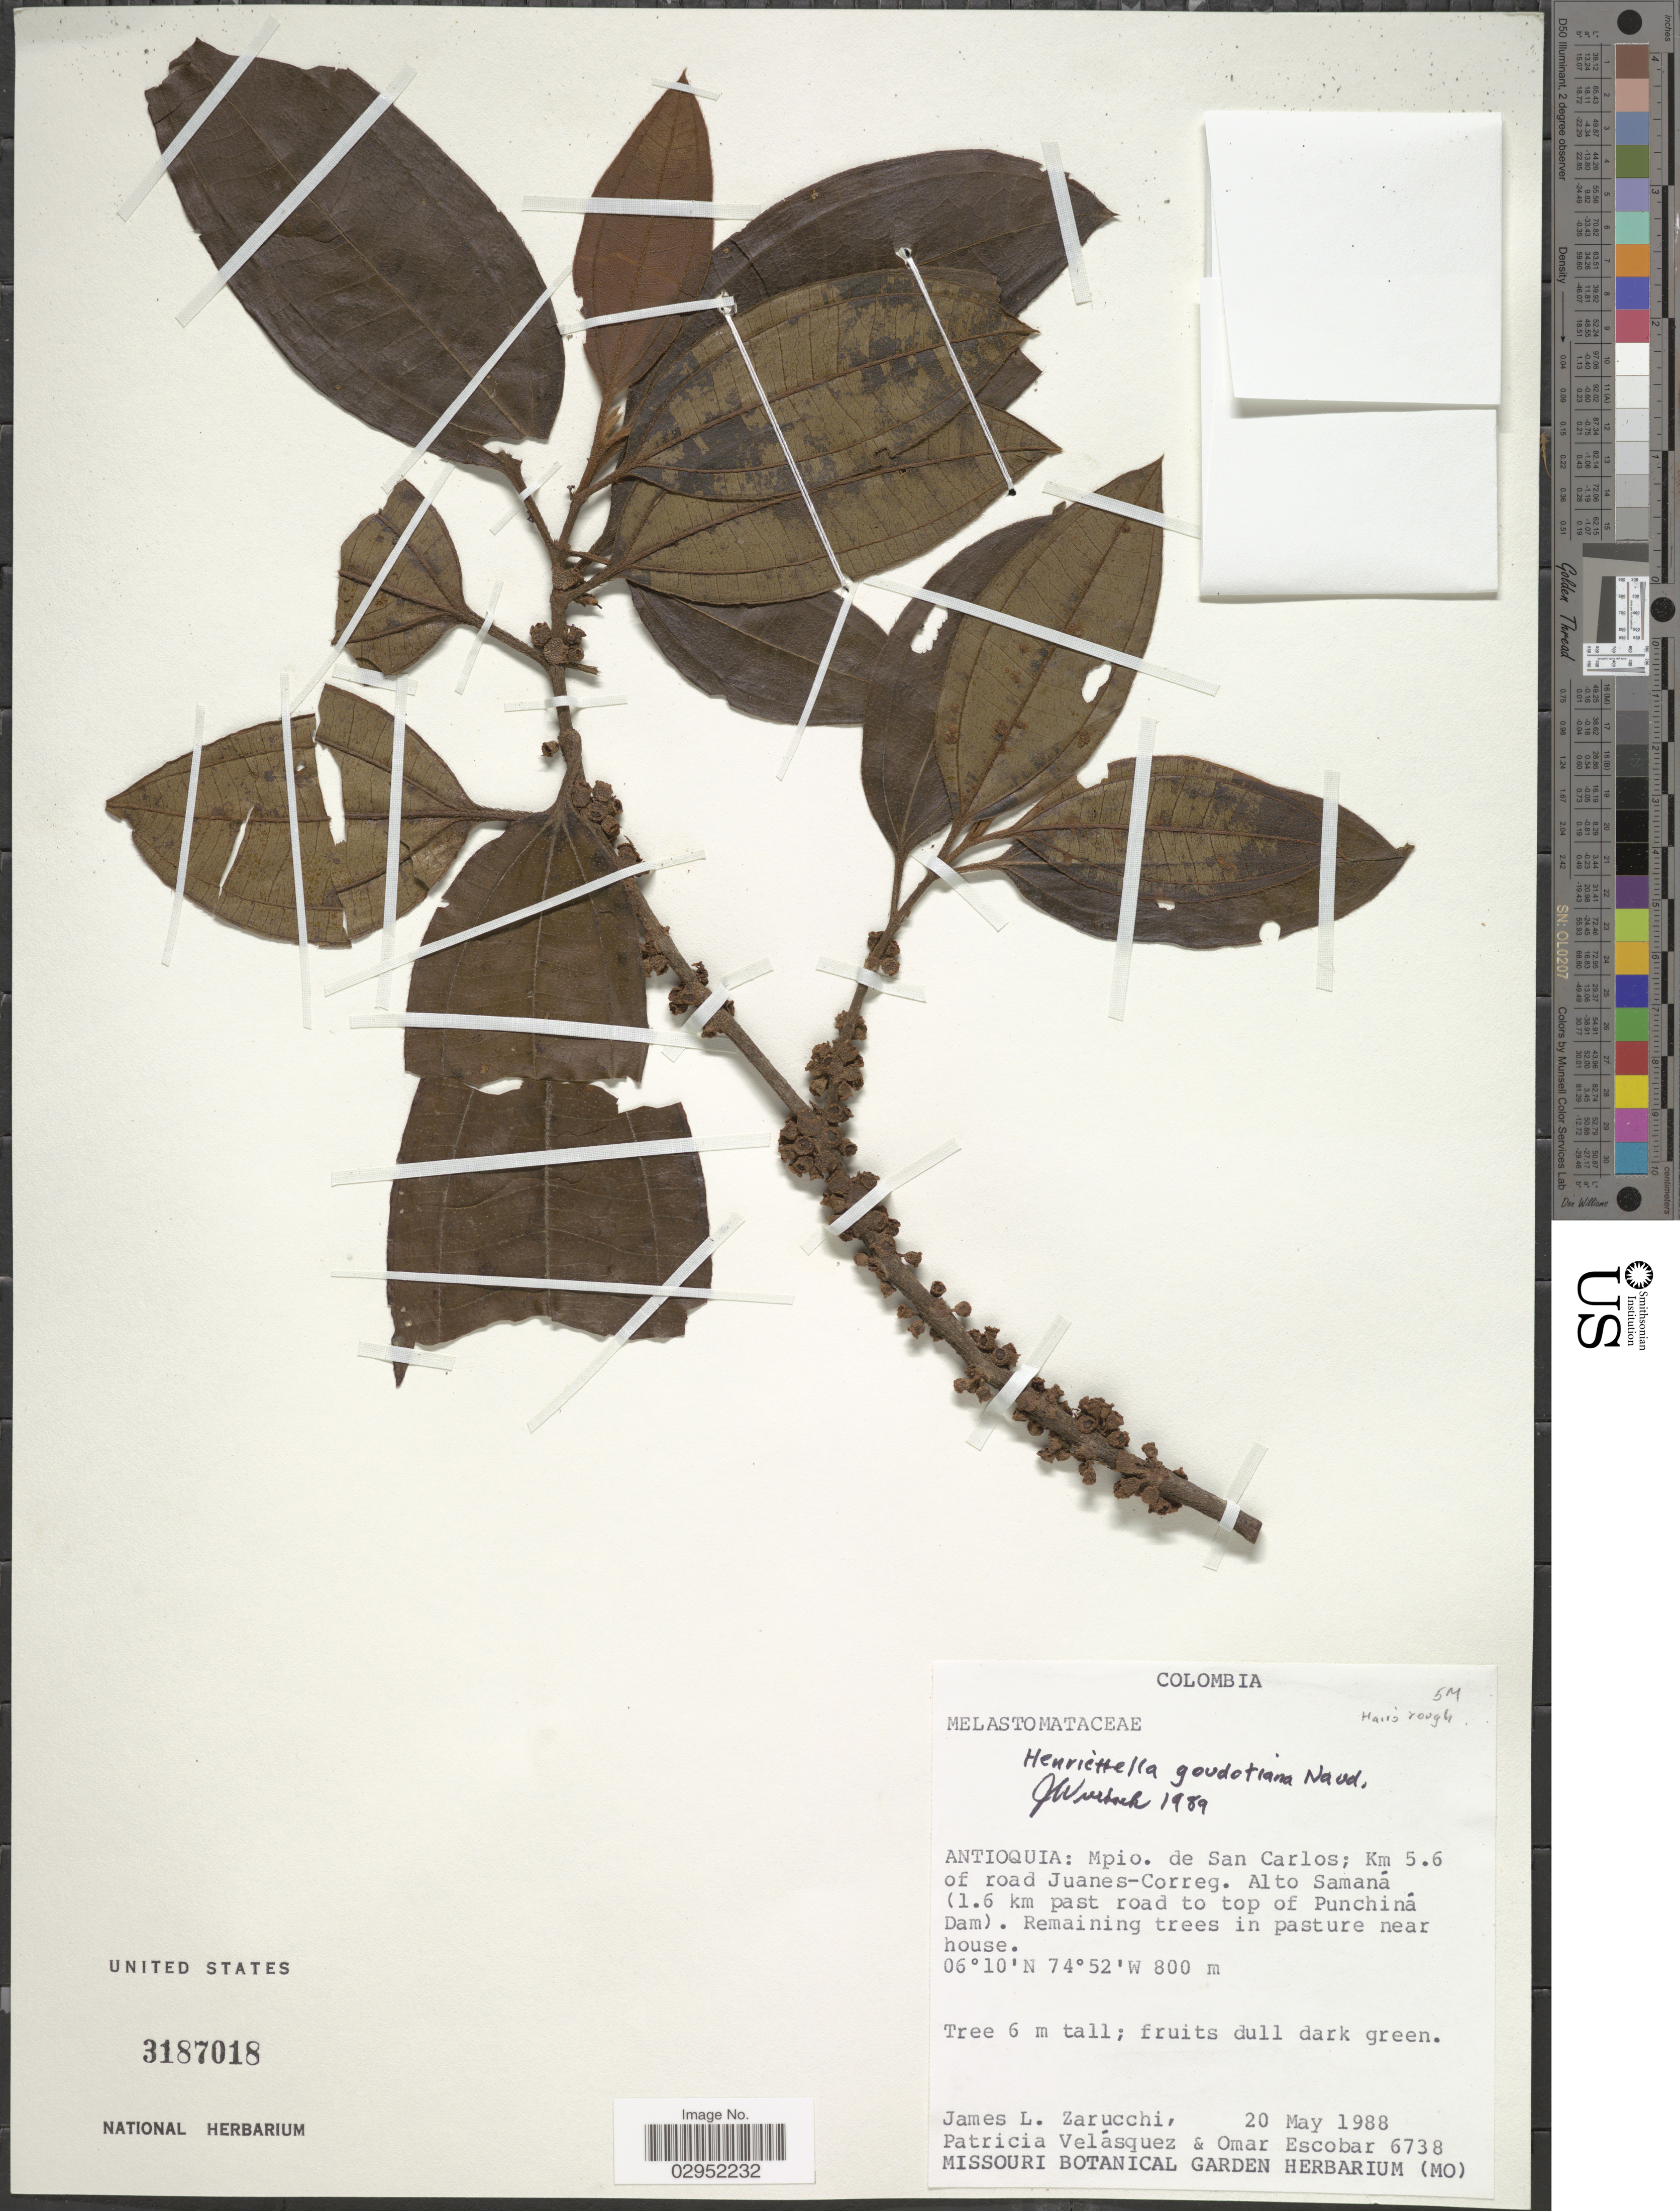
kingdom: Plantae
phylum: Tracheophyta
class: Magnoliopsida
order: Myrtales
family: Melastomataceae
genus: Henriettea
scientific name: Henriettea goudotiana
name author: (Naudin) Penneys et al.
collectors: J. L. Zarucchi, P. Velasquez & O. D. Escobar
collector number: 6738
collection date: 1988-05-20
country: Colombia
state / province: Antioquia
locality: Mpio. de San Carlos; Km 5.6 of road Juanes-Correg. Alto Samaná (1.6 km past road to top of Punchiná Dam).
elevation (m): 800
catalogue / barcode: US 3187018